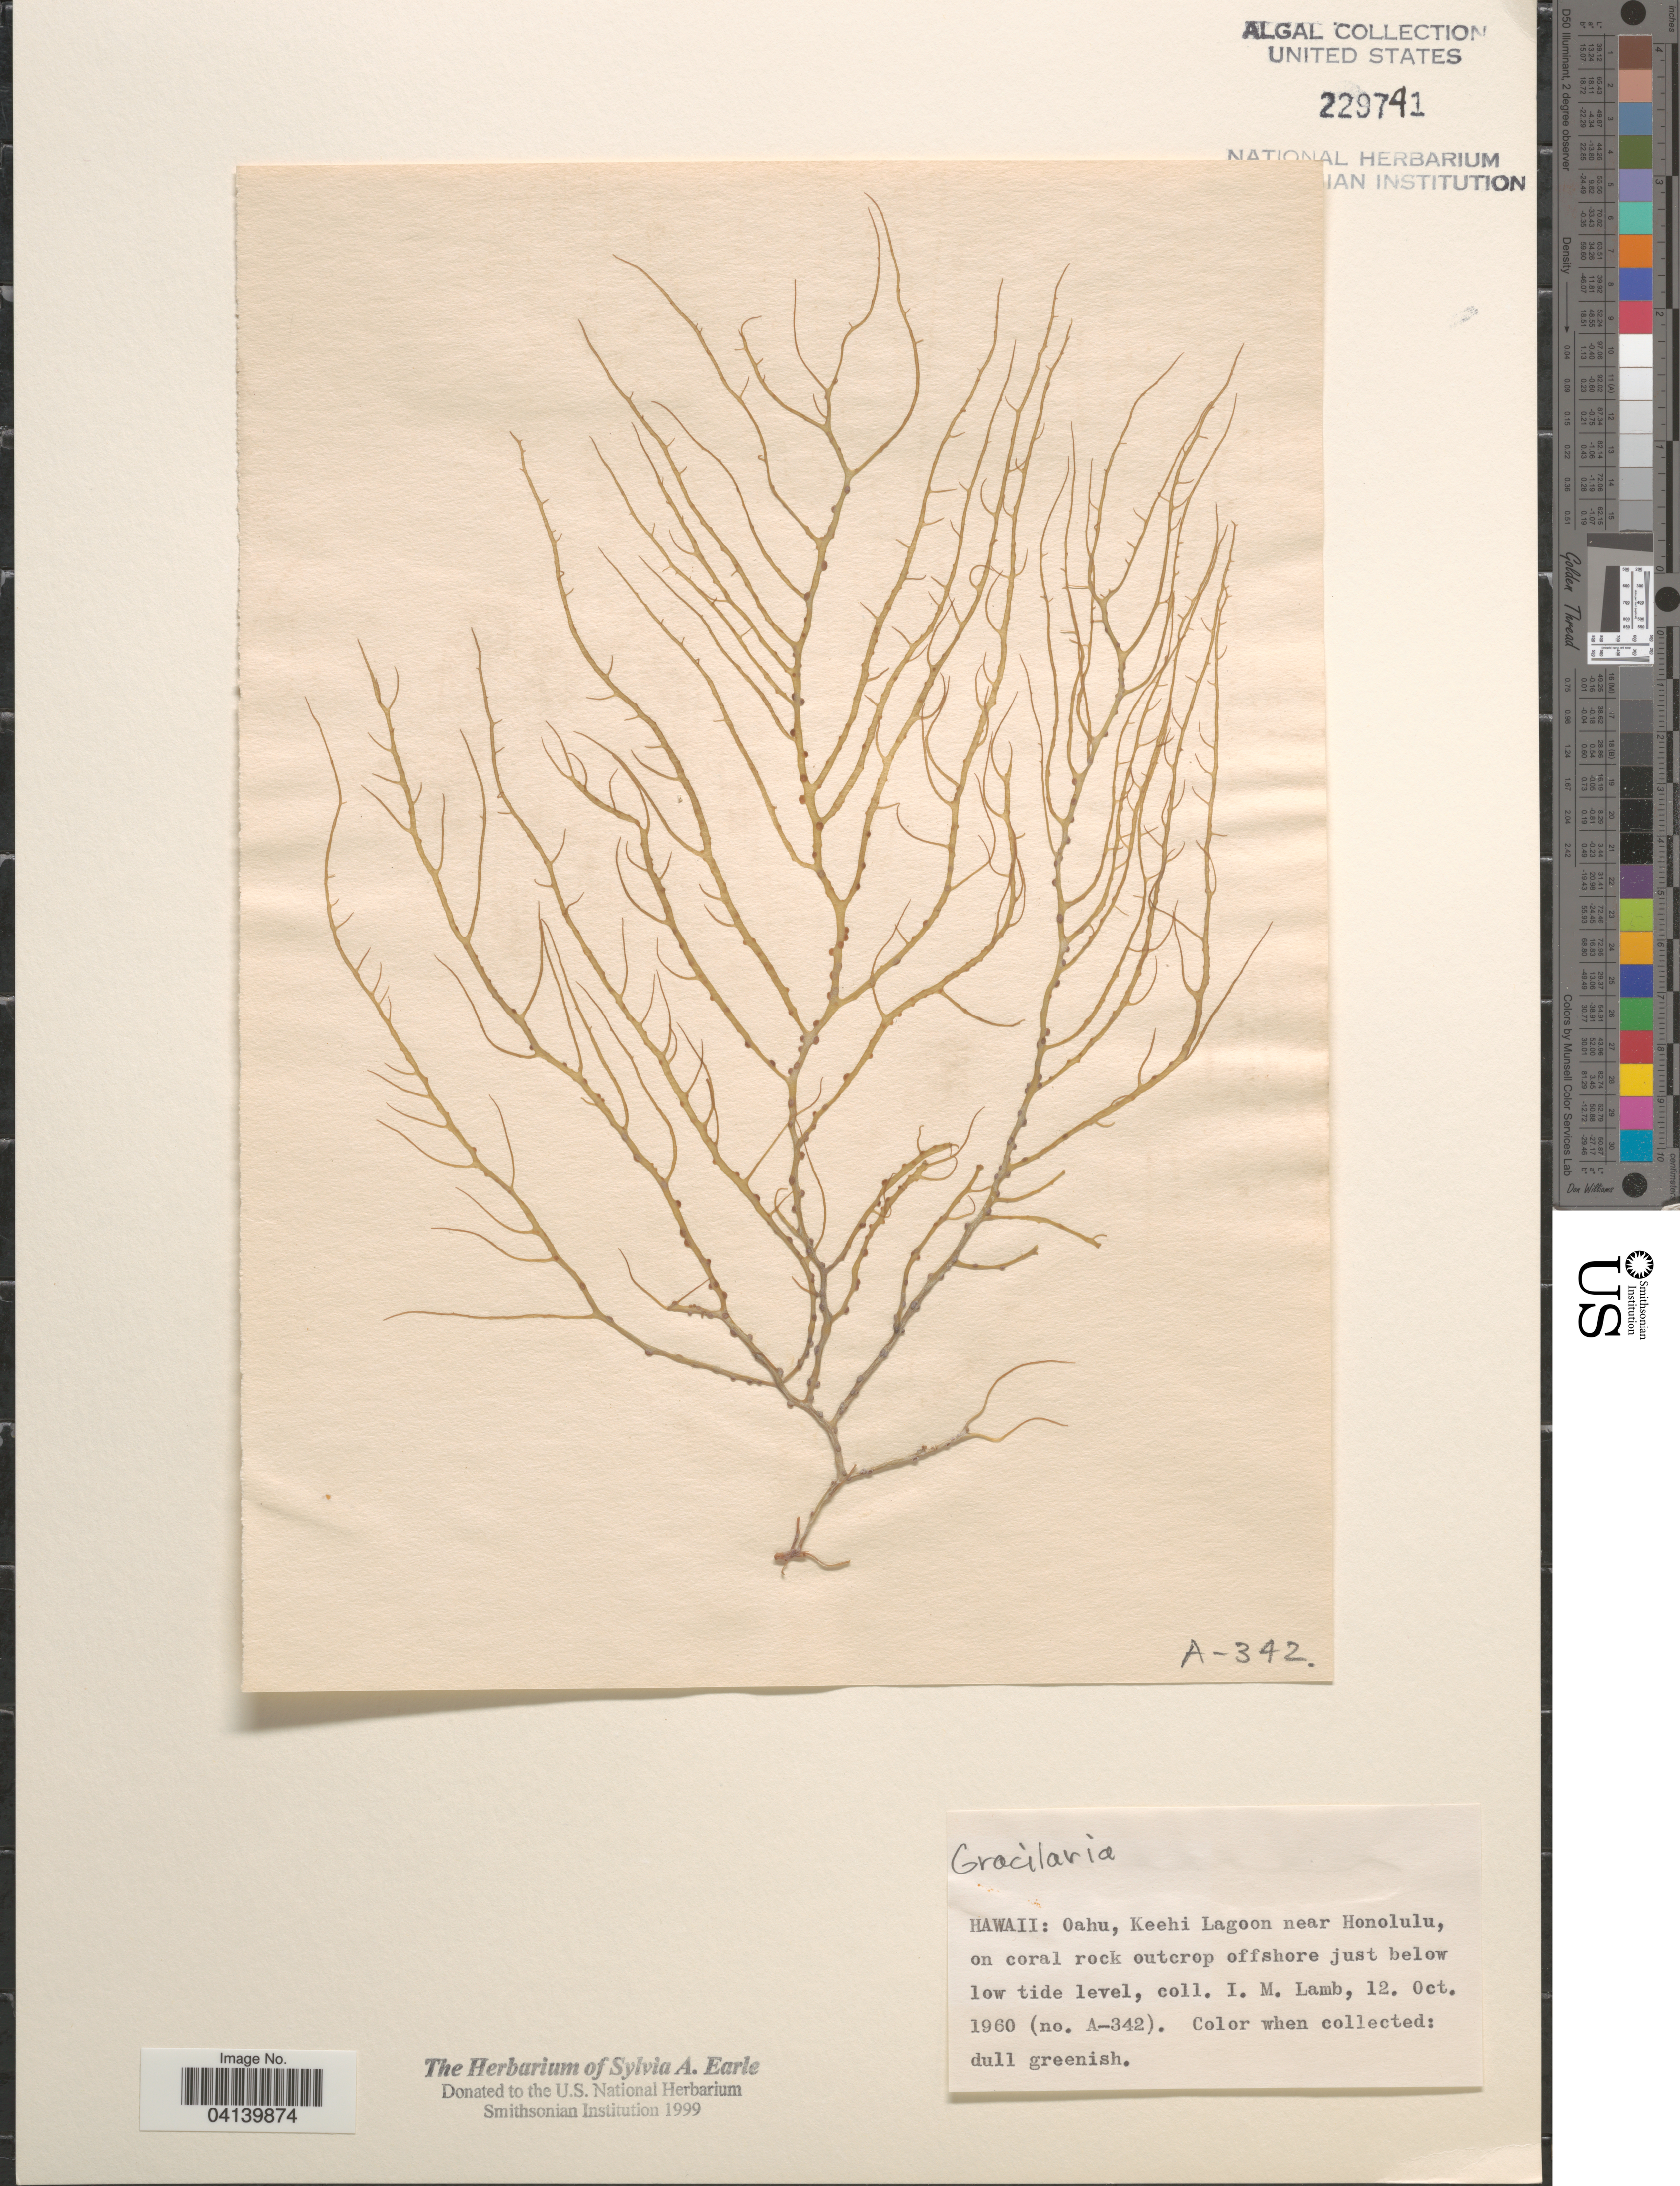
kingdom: Plantae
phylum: Rhodophyta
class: Florideophyceae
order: Gracilariales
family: Gracilariaceae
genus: Gracilaria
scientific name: Gracilaria sp.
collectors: I. M. Lamb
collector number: A-342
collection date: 1960-10-12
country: United States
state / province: Hawaii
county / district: Honolulu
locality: Oahu, Keehi Lagoon near Honolulu, on coral rock outcrop offshore just below low tide level.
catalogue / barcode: US 229741